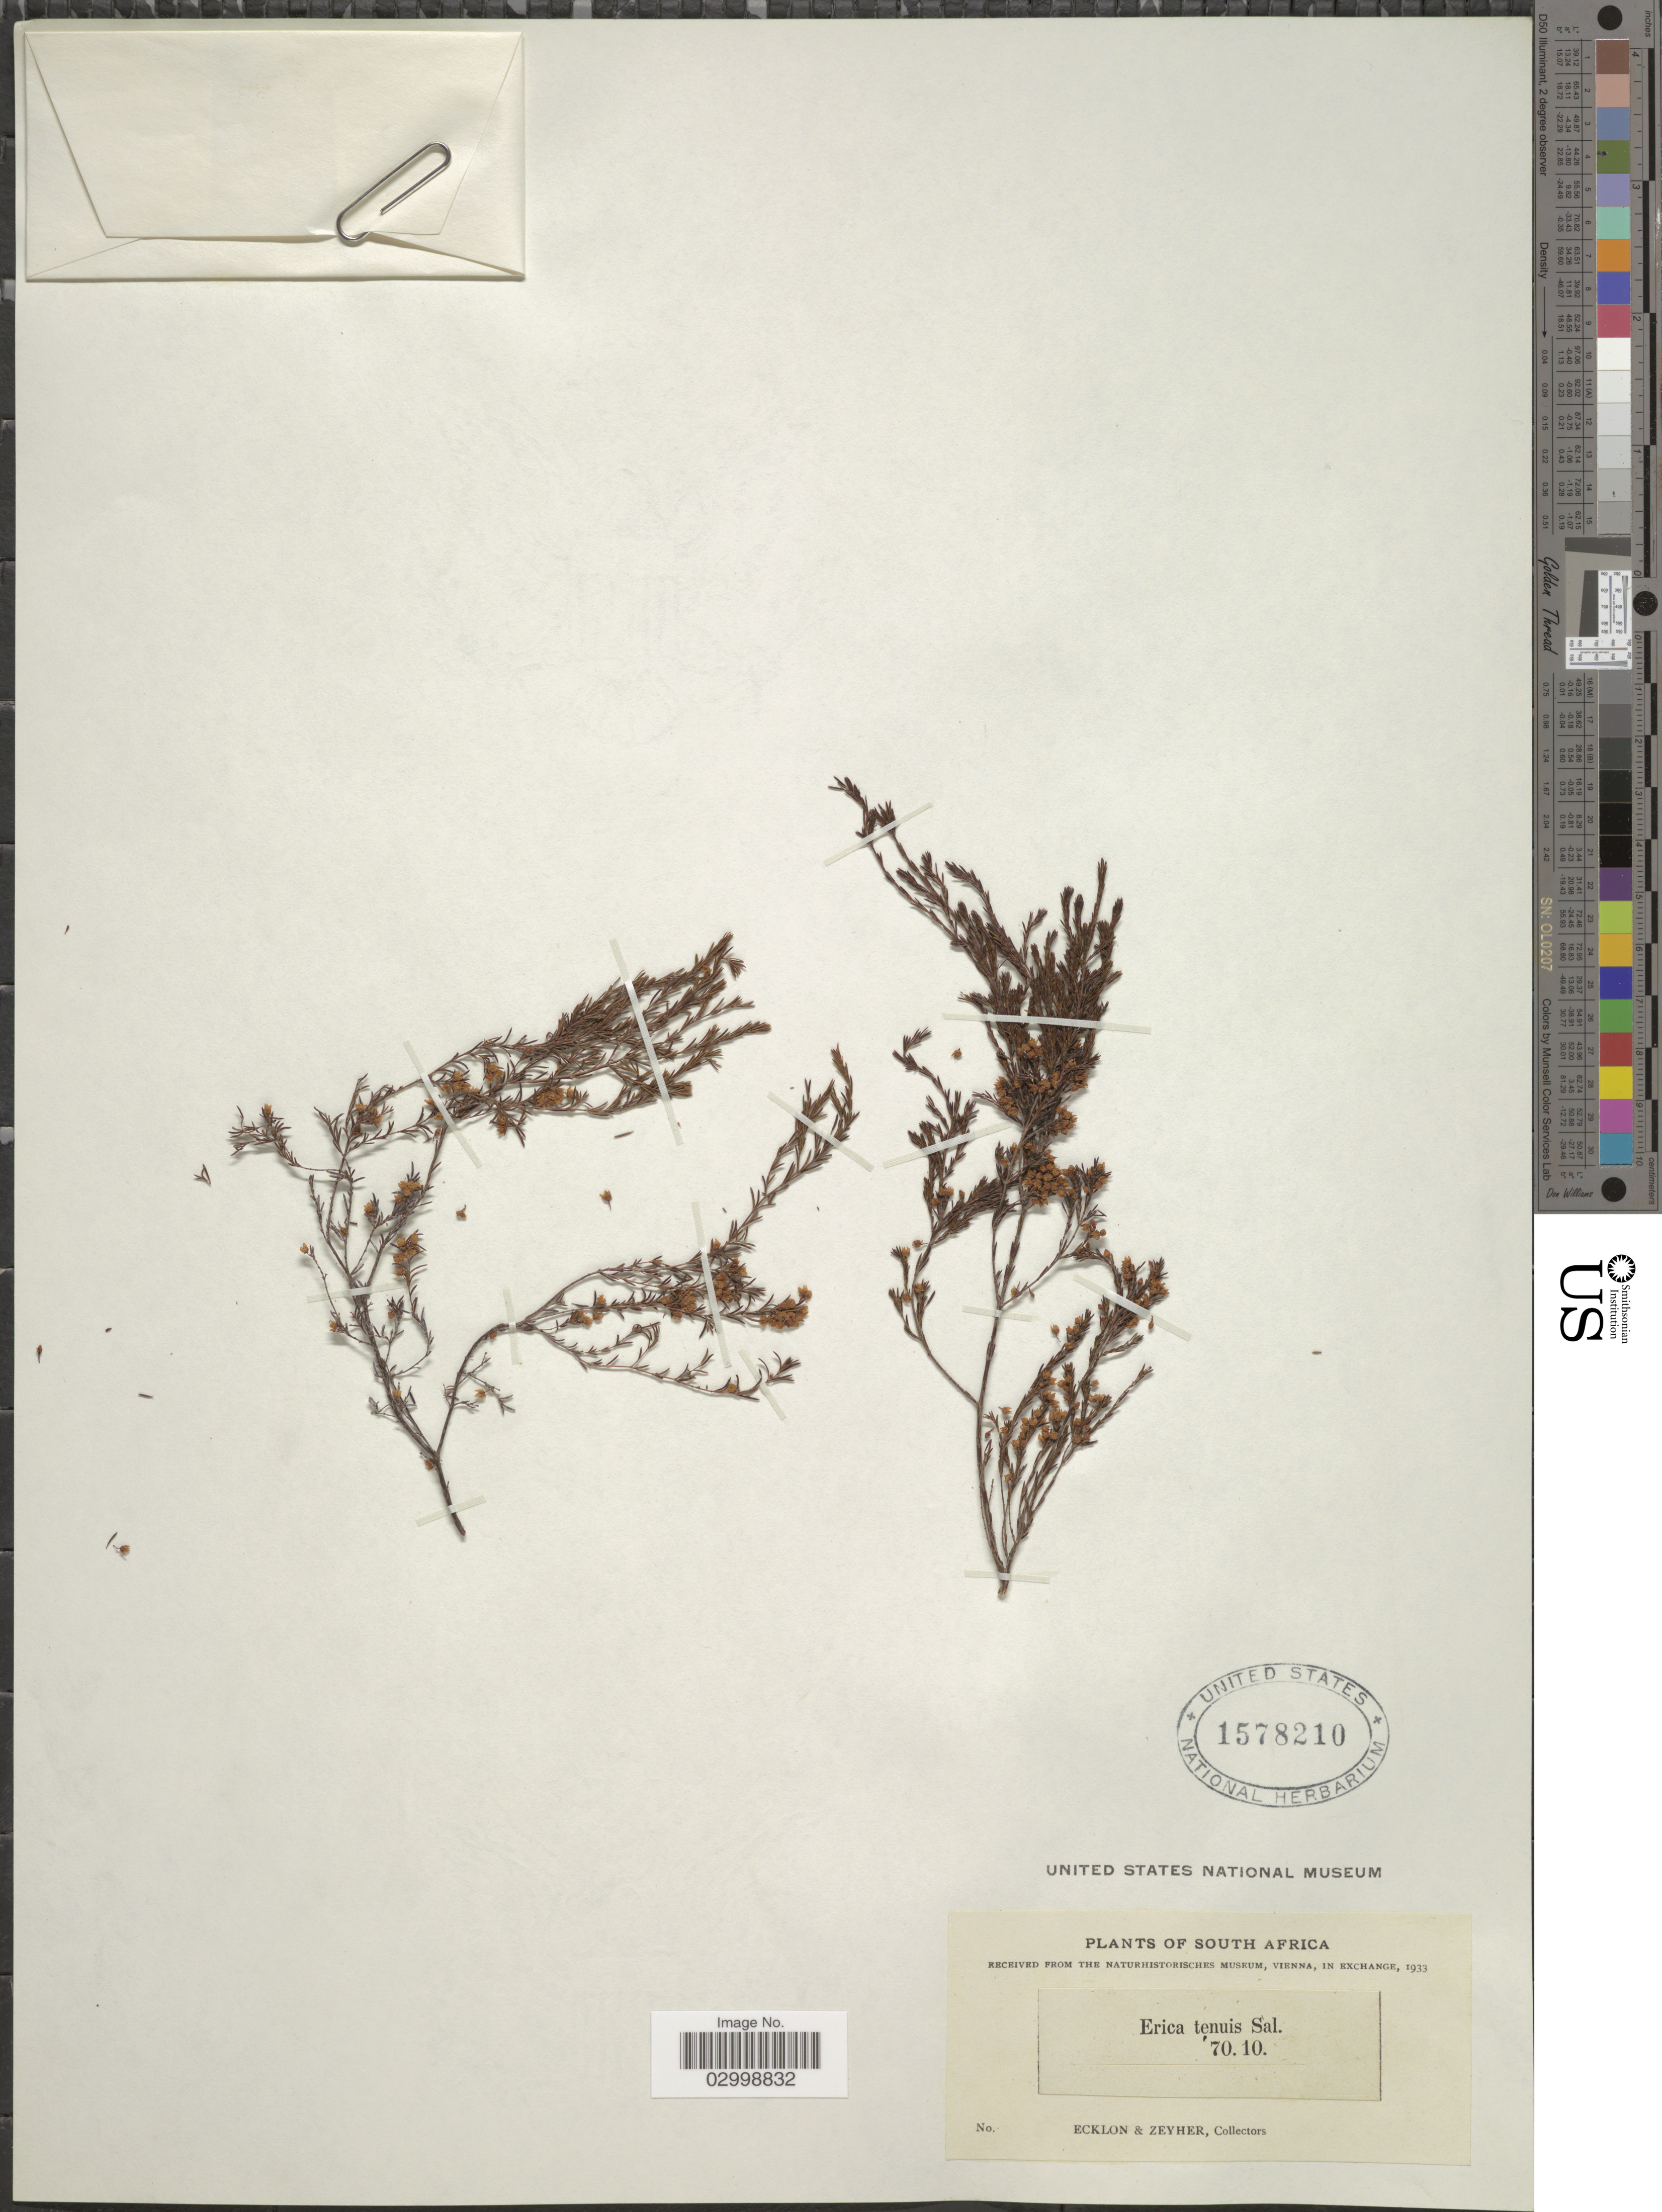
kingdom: Plantae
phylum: Tracheophyta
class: Magnoliopsida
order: Ericales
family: Ericaceae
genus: Erica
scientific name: Erica tenuis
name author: Salisb.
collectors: -. Ecklon & -. Zeyher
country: South Africa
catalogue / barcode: US 1578210